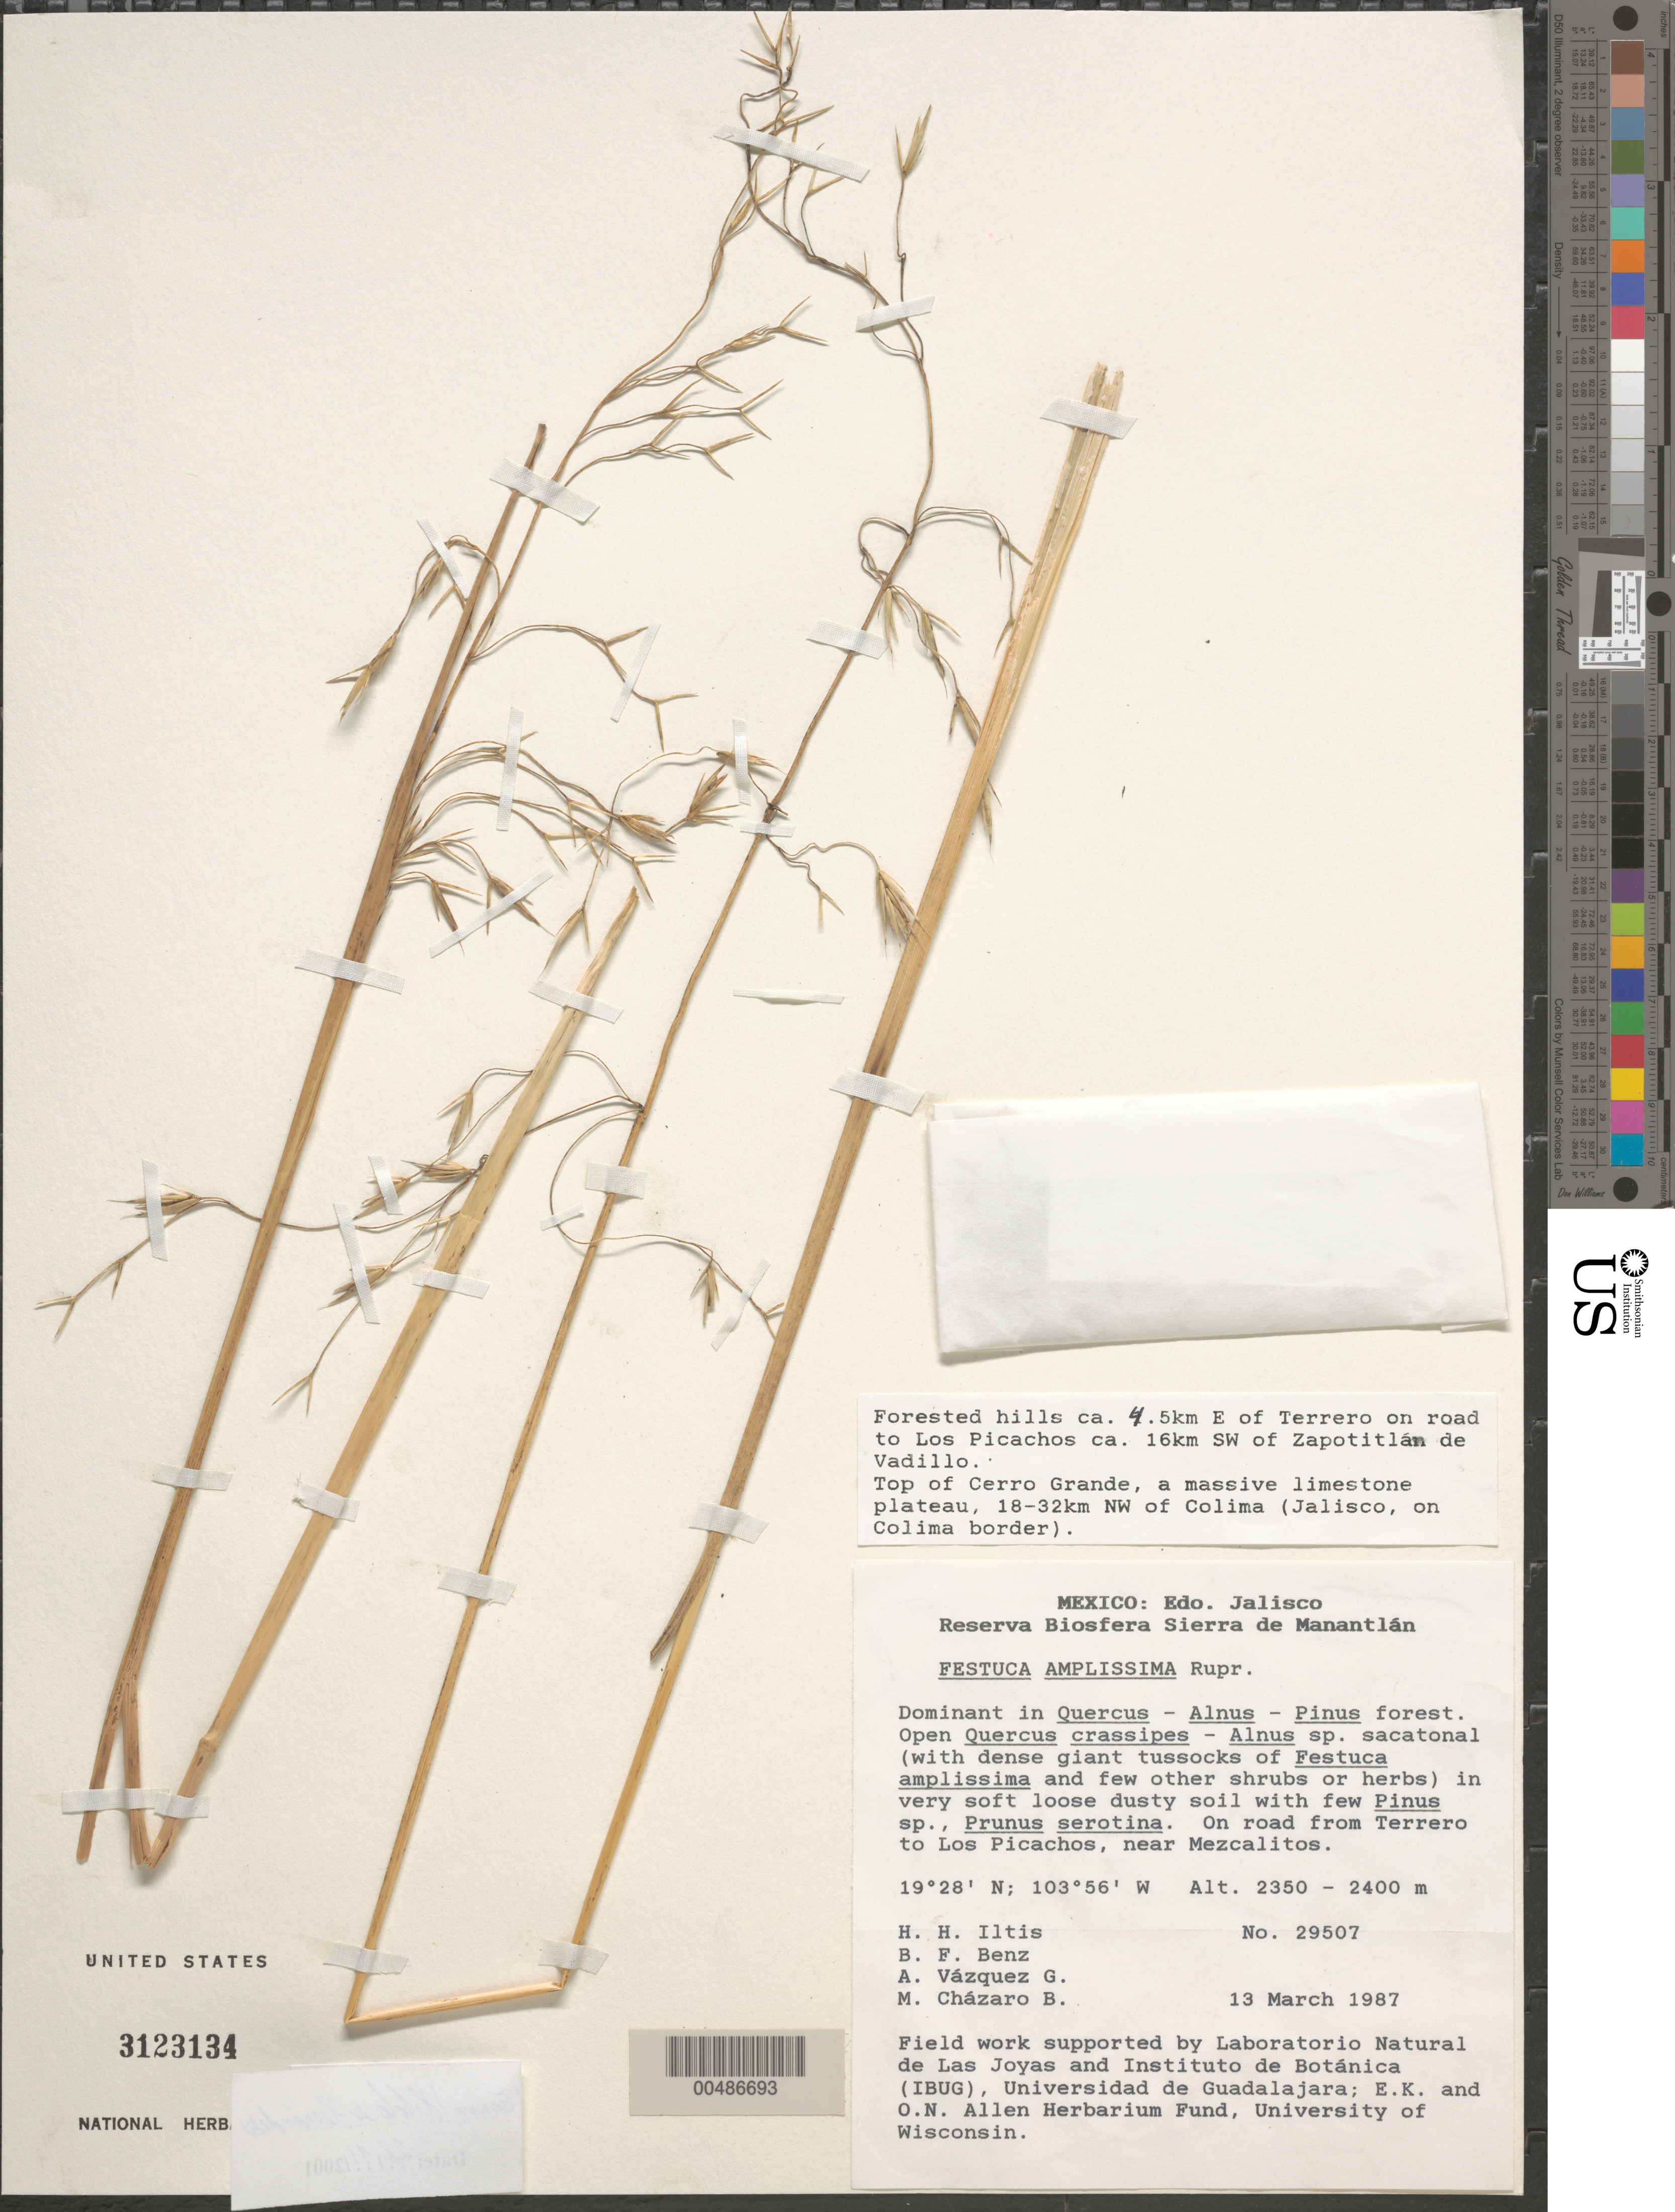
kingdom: Plantae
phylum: Tracheophyta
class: Liliopsida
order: Poales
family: Poaceae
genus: Festuca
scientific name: Festuca amplissima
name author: Rupr.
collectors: H. H. Iltis, B. F. Benz, A. V zquez G. & M. de J. Cházaro Basáñoez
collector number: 29507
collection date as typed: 13 Mar 1987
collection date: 1987-03-13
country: Mexico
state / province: Jalisco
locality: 4.5 km E of Terrero on rd to Los Picachos, ca 16 km SW of Zapotitlan de Vadillo, top of Cerro Grande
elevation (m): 2350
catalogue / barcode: US 3123134